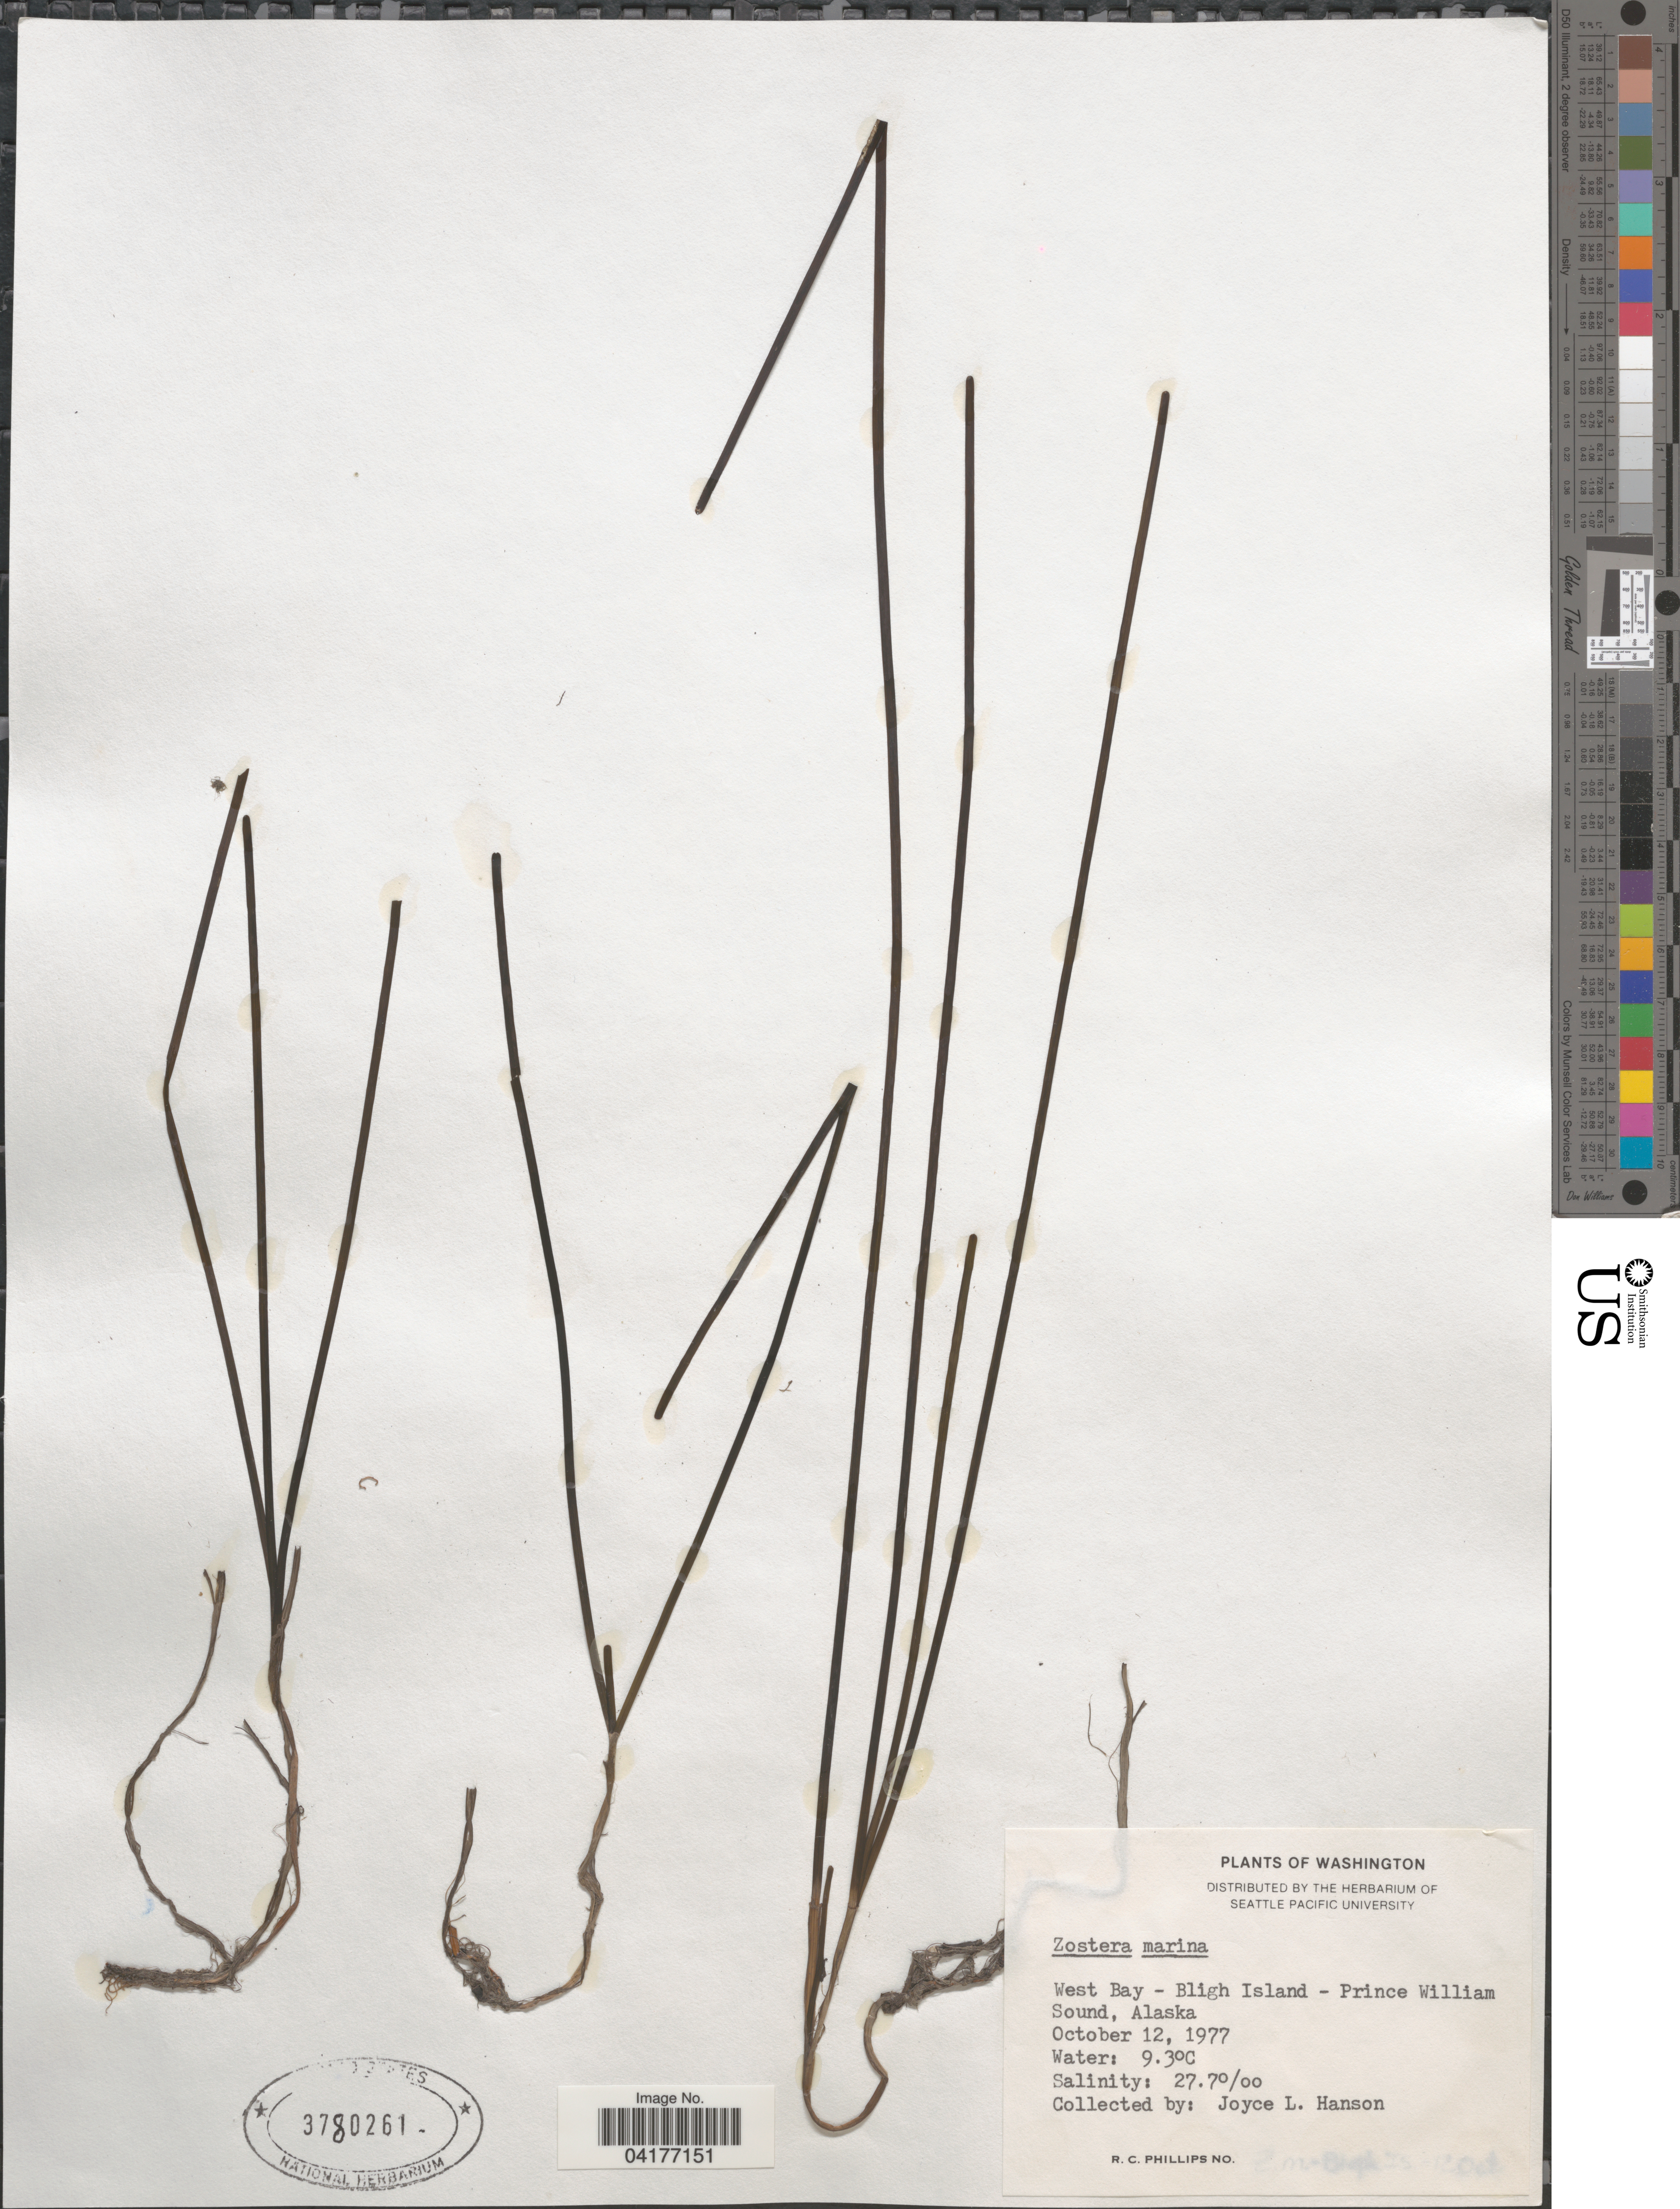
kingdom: Plantae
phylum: Tracheophyta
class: Liliopsida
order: Alismatales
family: Zosteraceae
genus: Zostera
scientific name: Zostera marina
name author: L.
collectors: J. Hanson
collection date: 1977-10-12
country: United States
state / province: Alaska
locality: West Bay - Bligh Island - Prince William Sound.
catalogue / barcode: US 3780261